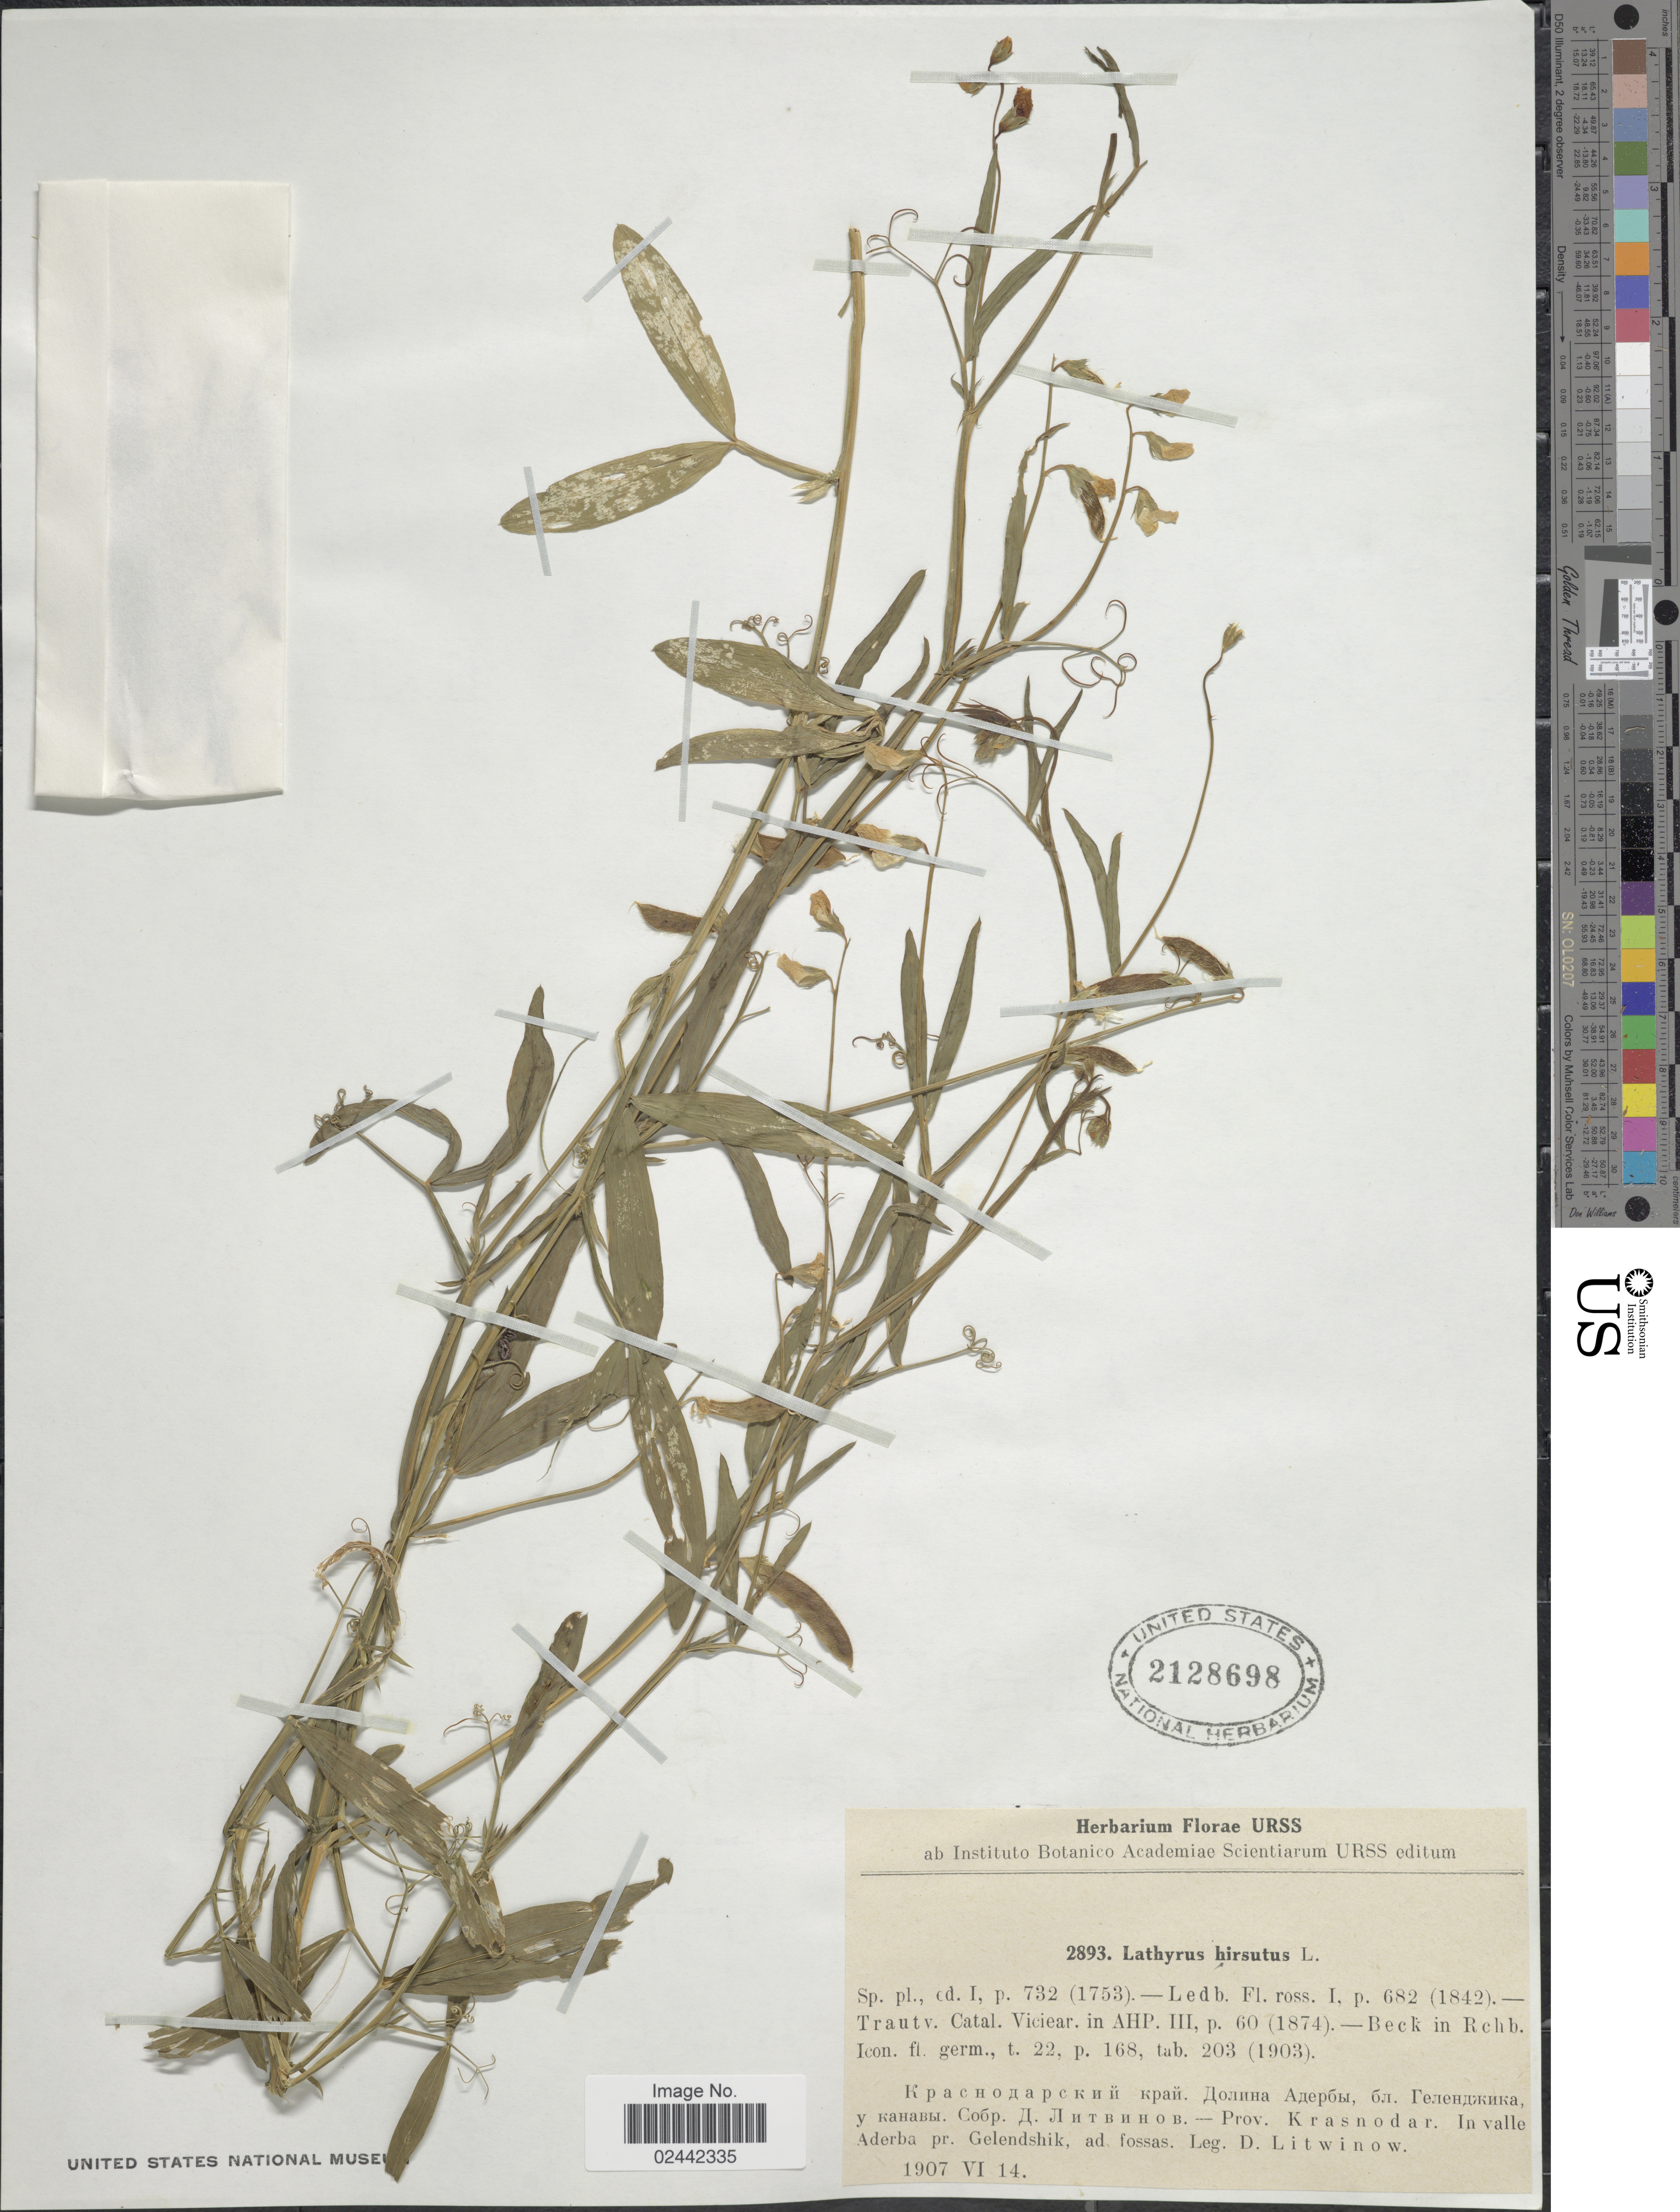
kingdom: Plantae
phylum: Tracheophyta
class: Magnoliopsida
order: Fabales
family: Fabaceae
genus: Lathyrus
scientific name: Lathyrus hirsutus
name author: L.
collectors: D. Litwinow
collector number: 2893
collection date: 1907-06-14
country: Russian Federation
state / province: Krasnodar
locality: Prov. Krasnodar, In valle Aderba pr. Gelenshik, ad fossas.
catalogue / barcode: US 2128698